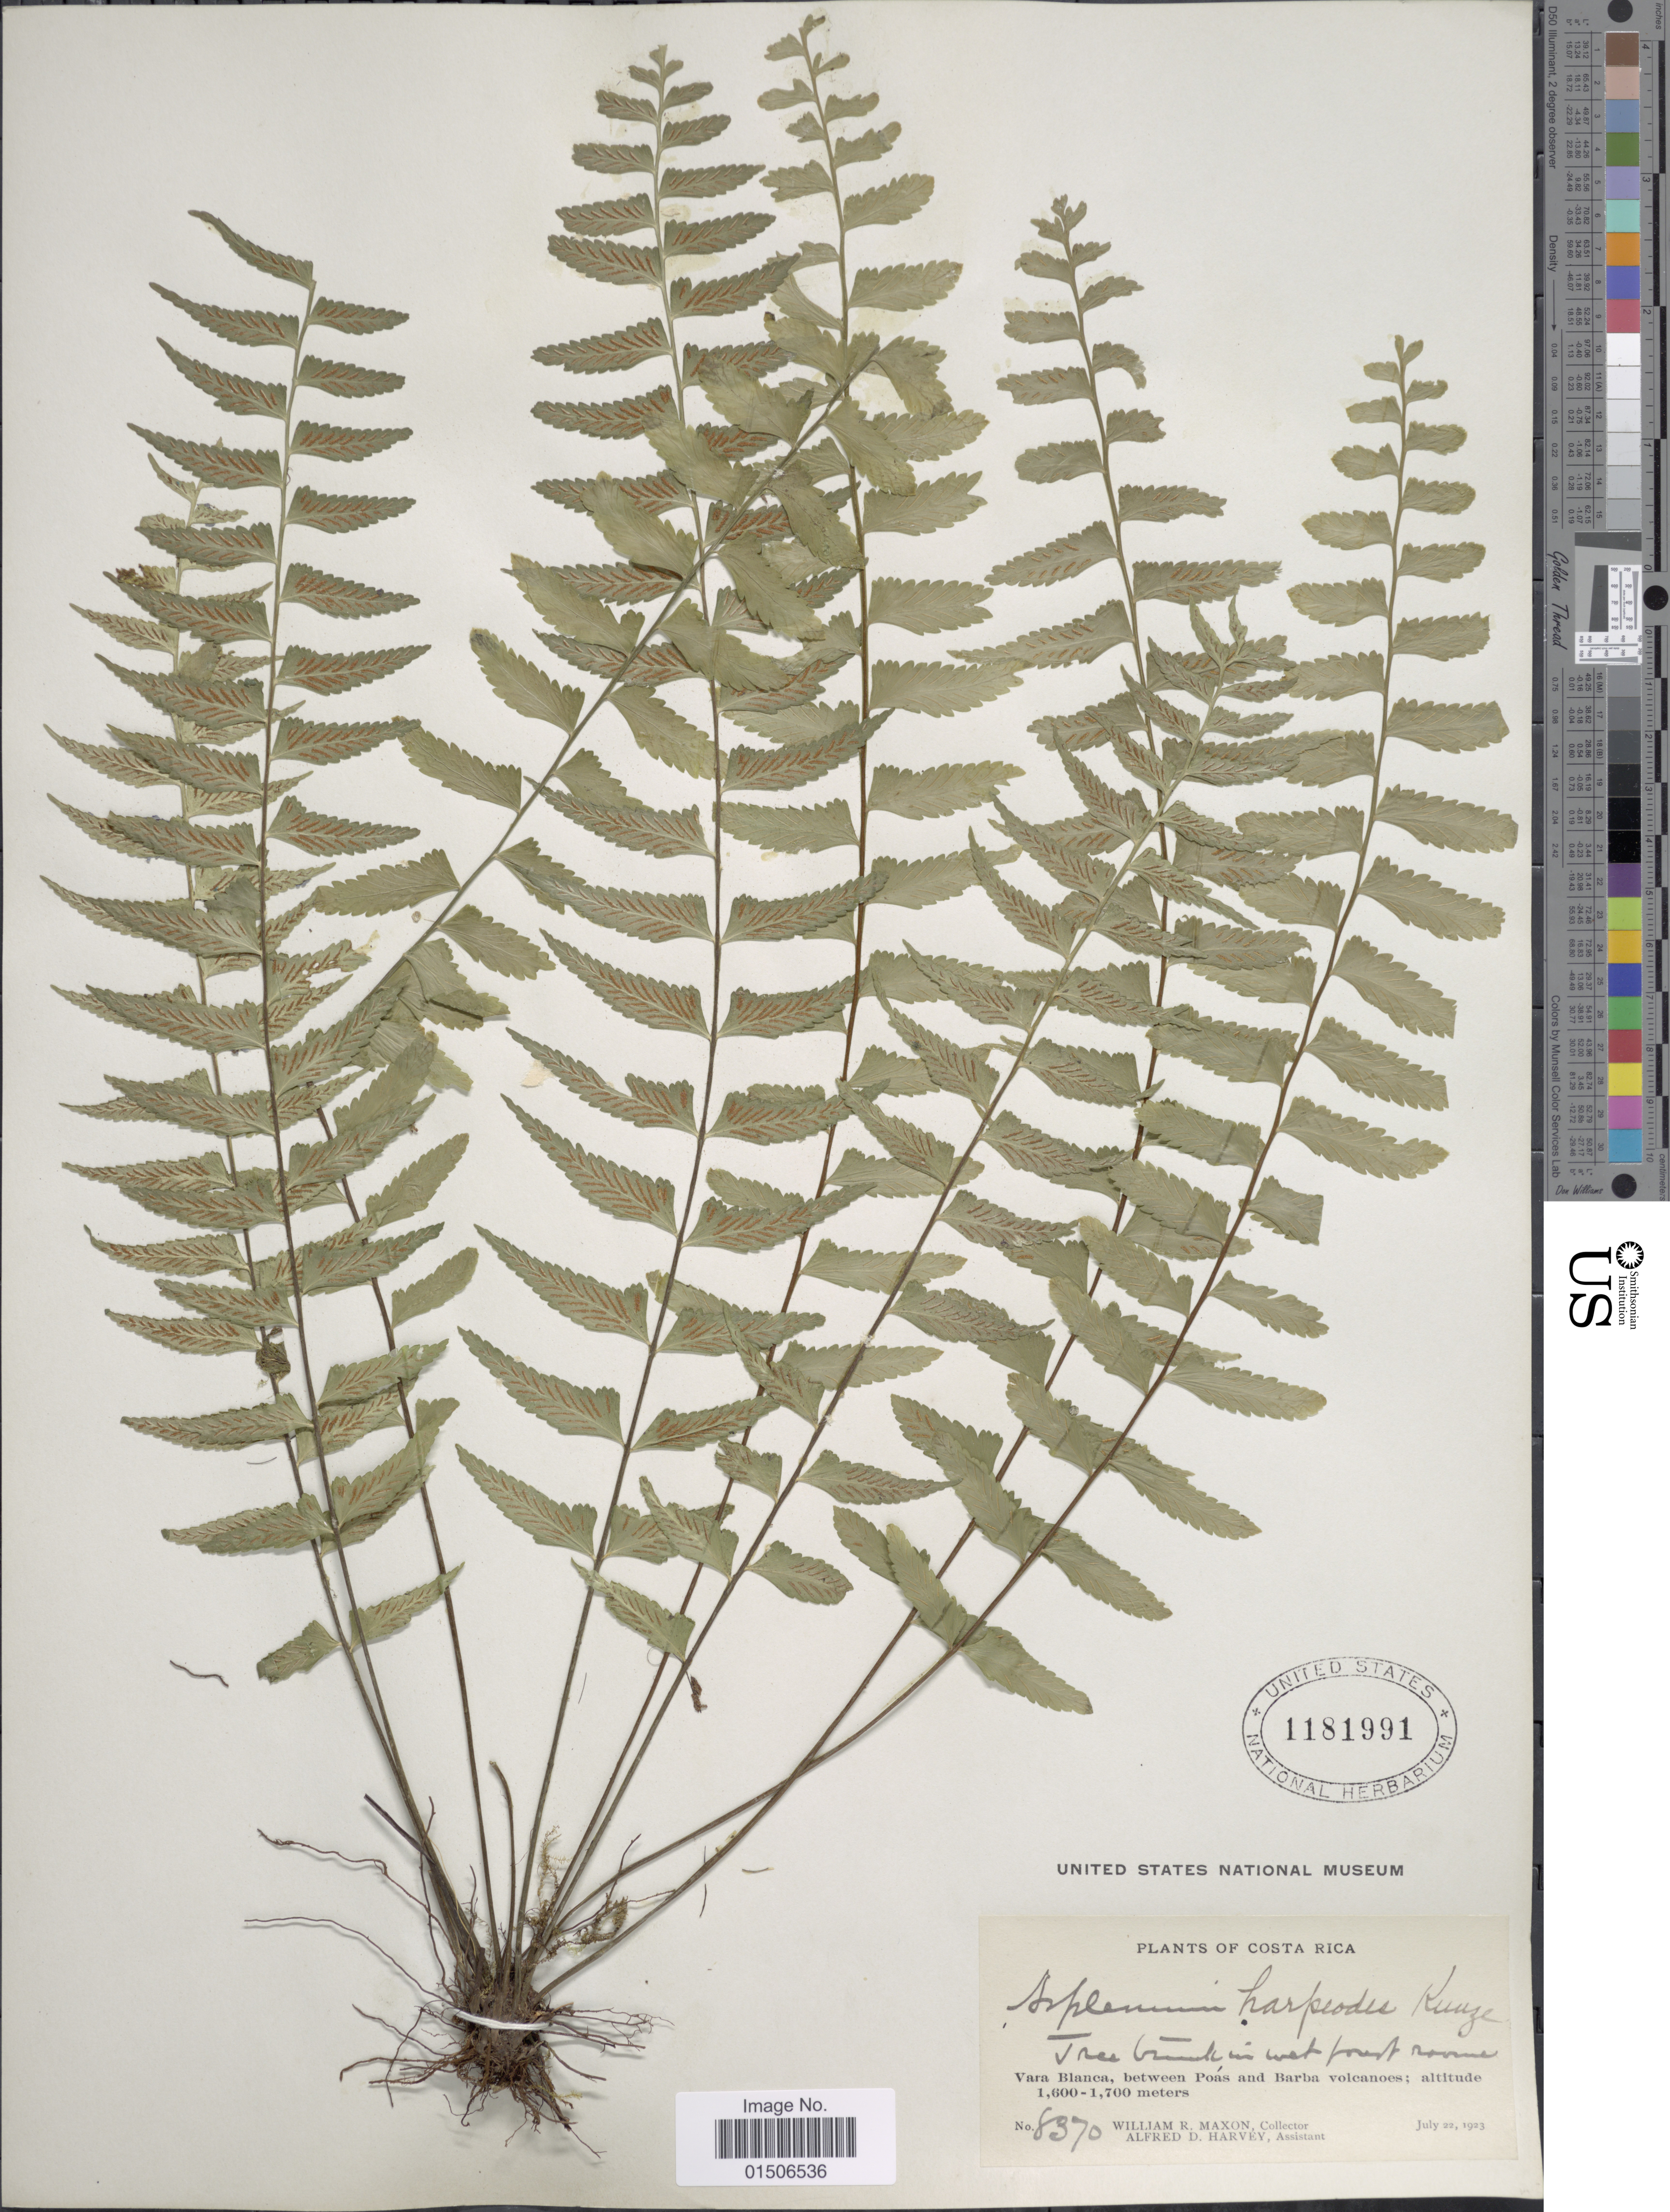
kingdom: Plantae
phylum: Tracheophyta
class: Polypodiopsida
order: Polypodiales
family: Aspleniaceae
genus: Asplenium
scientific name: Asplenium harpeodes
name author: Kunze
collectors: W. R. Maxon & A. D. Harvey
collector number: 8370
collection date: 1923-07-22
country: Costa Rica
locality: Tree trunk in wet forest ravine, Vara Blanca, between Poás and Barba volcanoes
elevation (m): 1600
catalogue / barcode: US 1181991